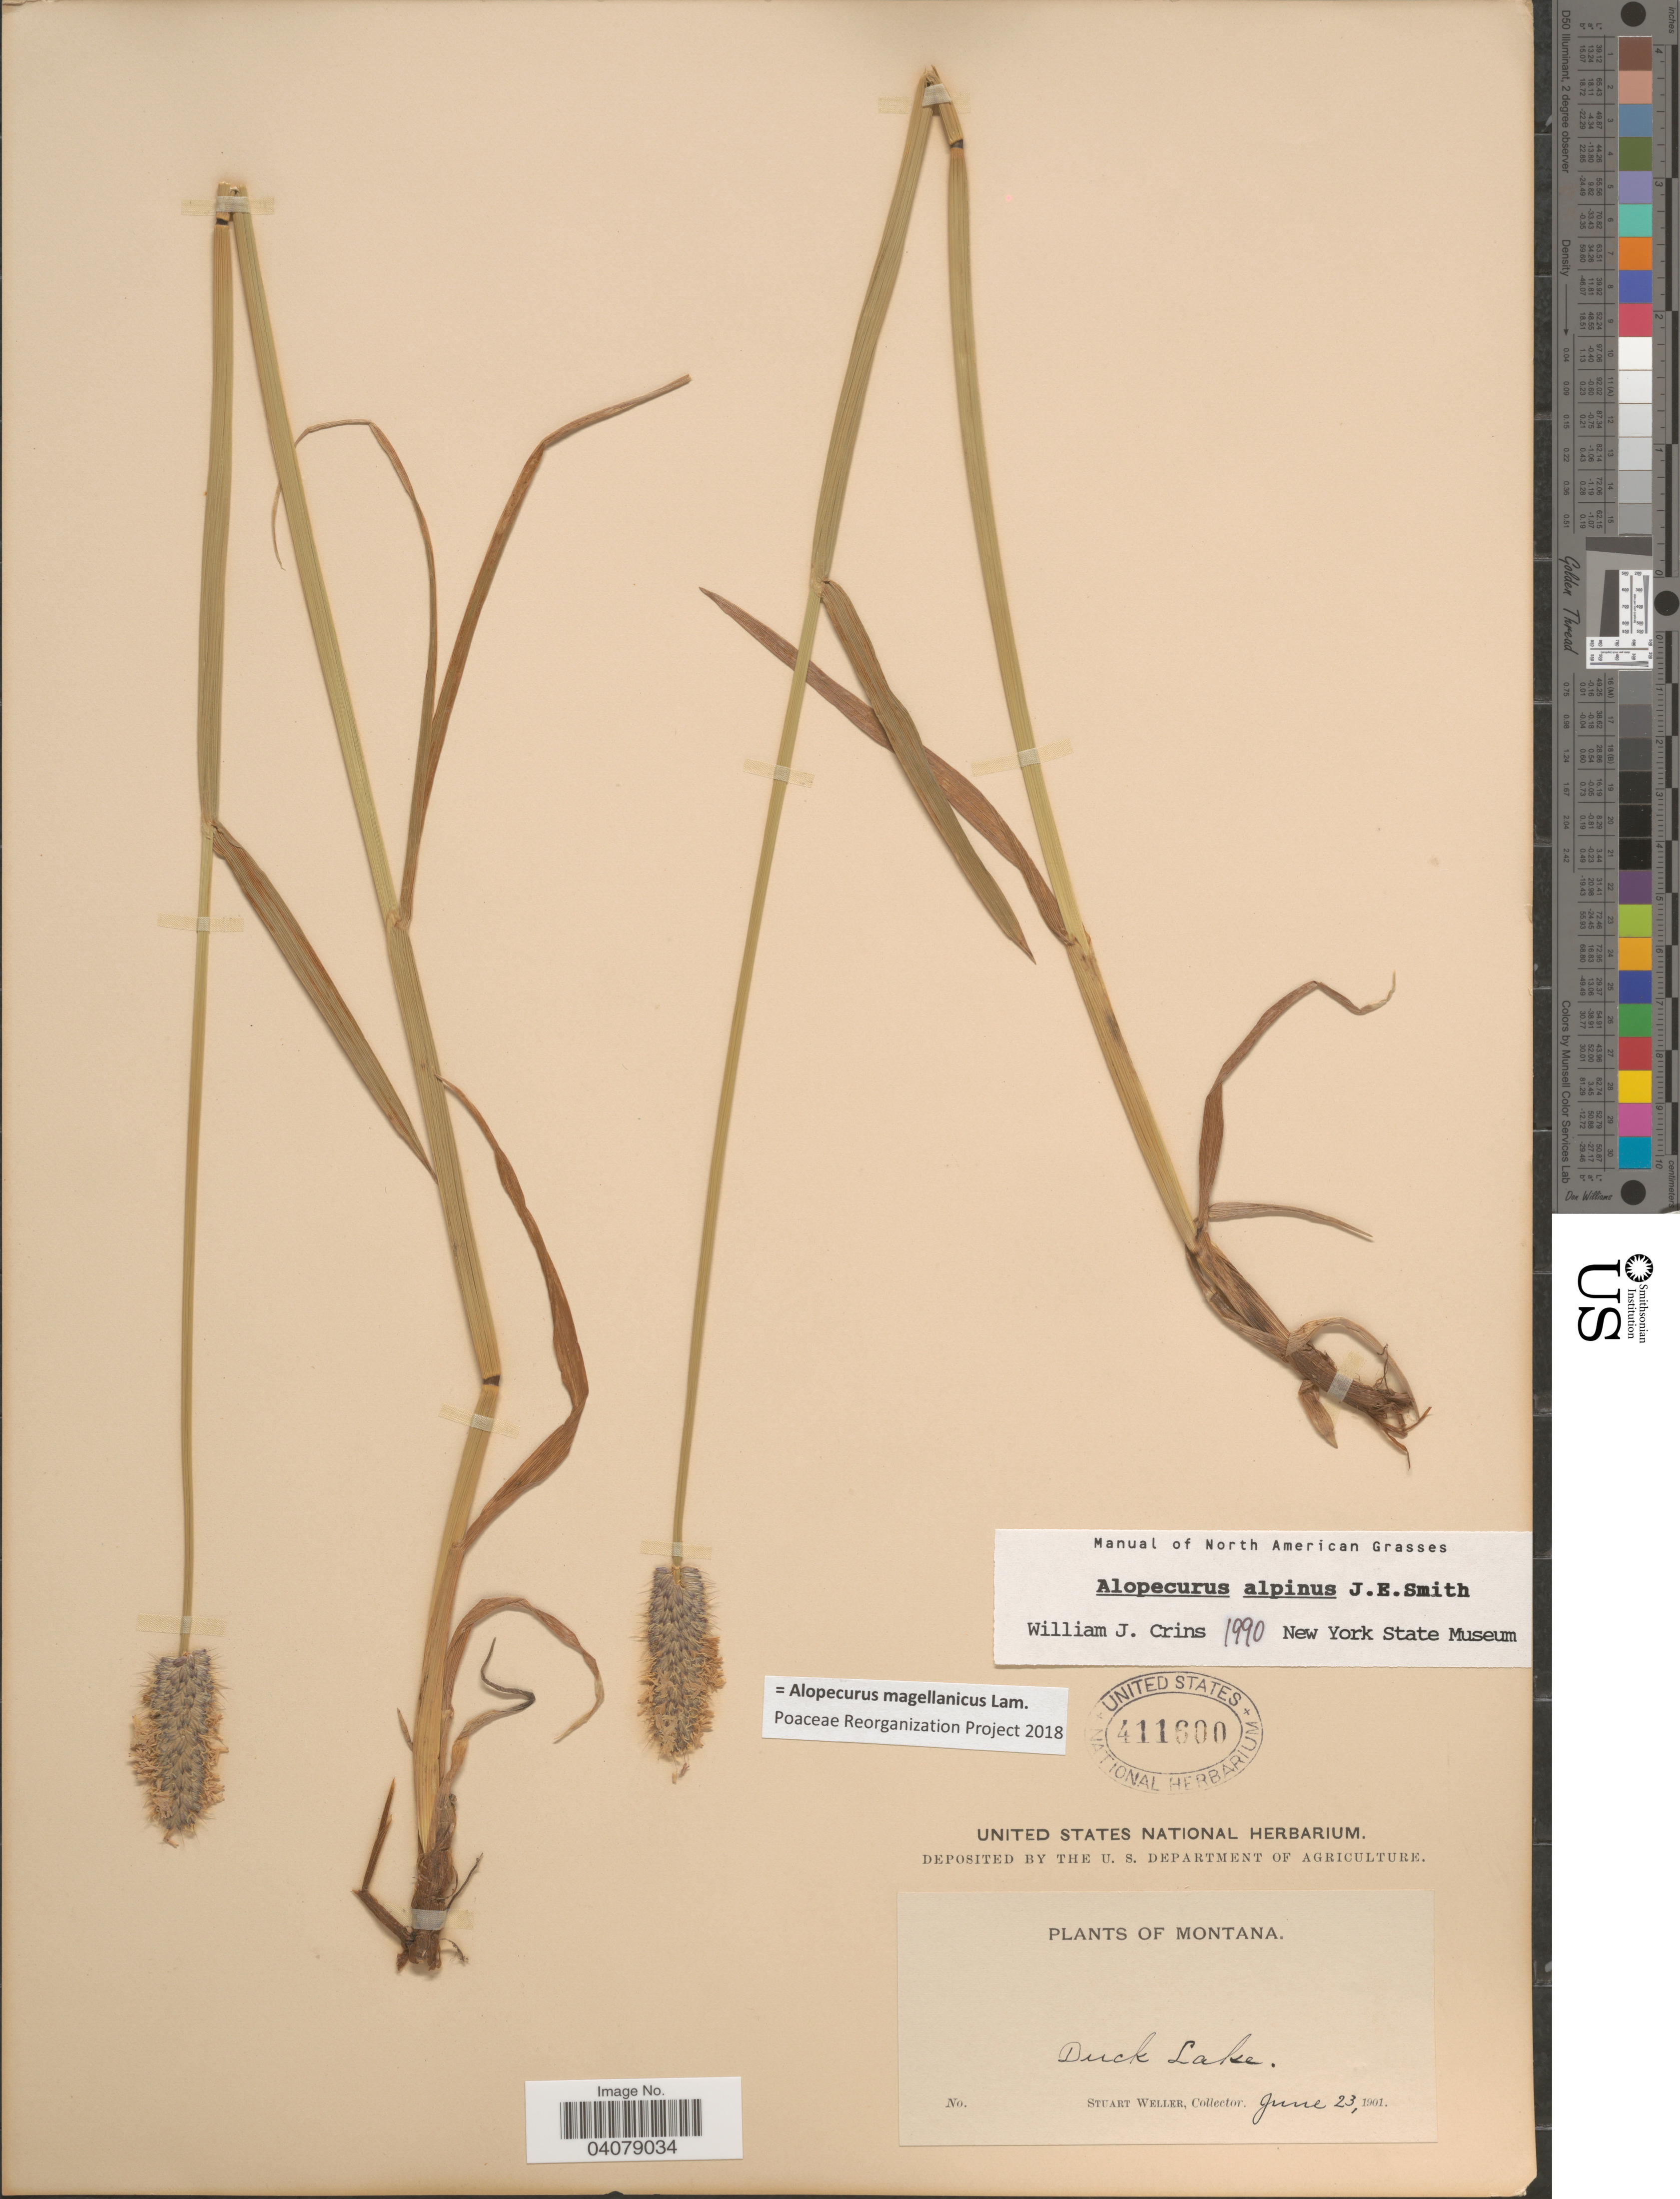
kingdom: Plantae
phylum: Tracheophyta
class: Liliopsida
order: Poales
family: Poaceae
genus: Alopecurus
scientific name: Alopecurus magellanicus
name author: Lam.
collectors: S. Weller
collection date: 1901-06-23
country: United States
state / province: Montana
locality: Duck Lake.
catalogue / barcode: US 411600